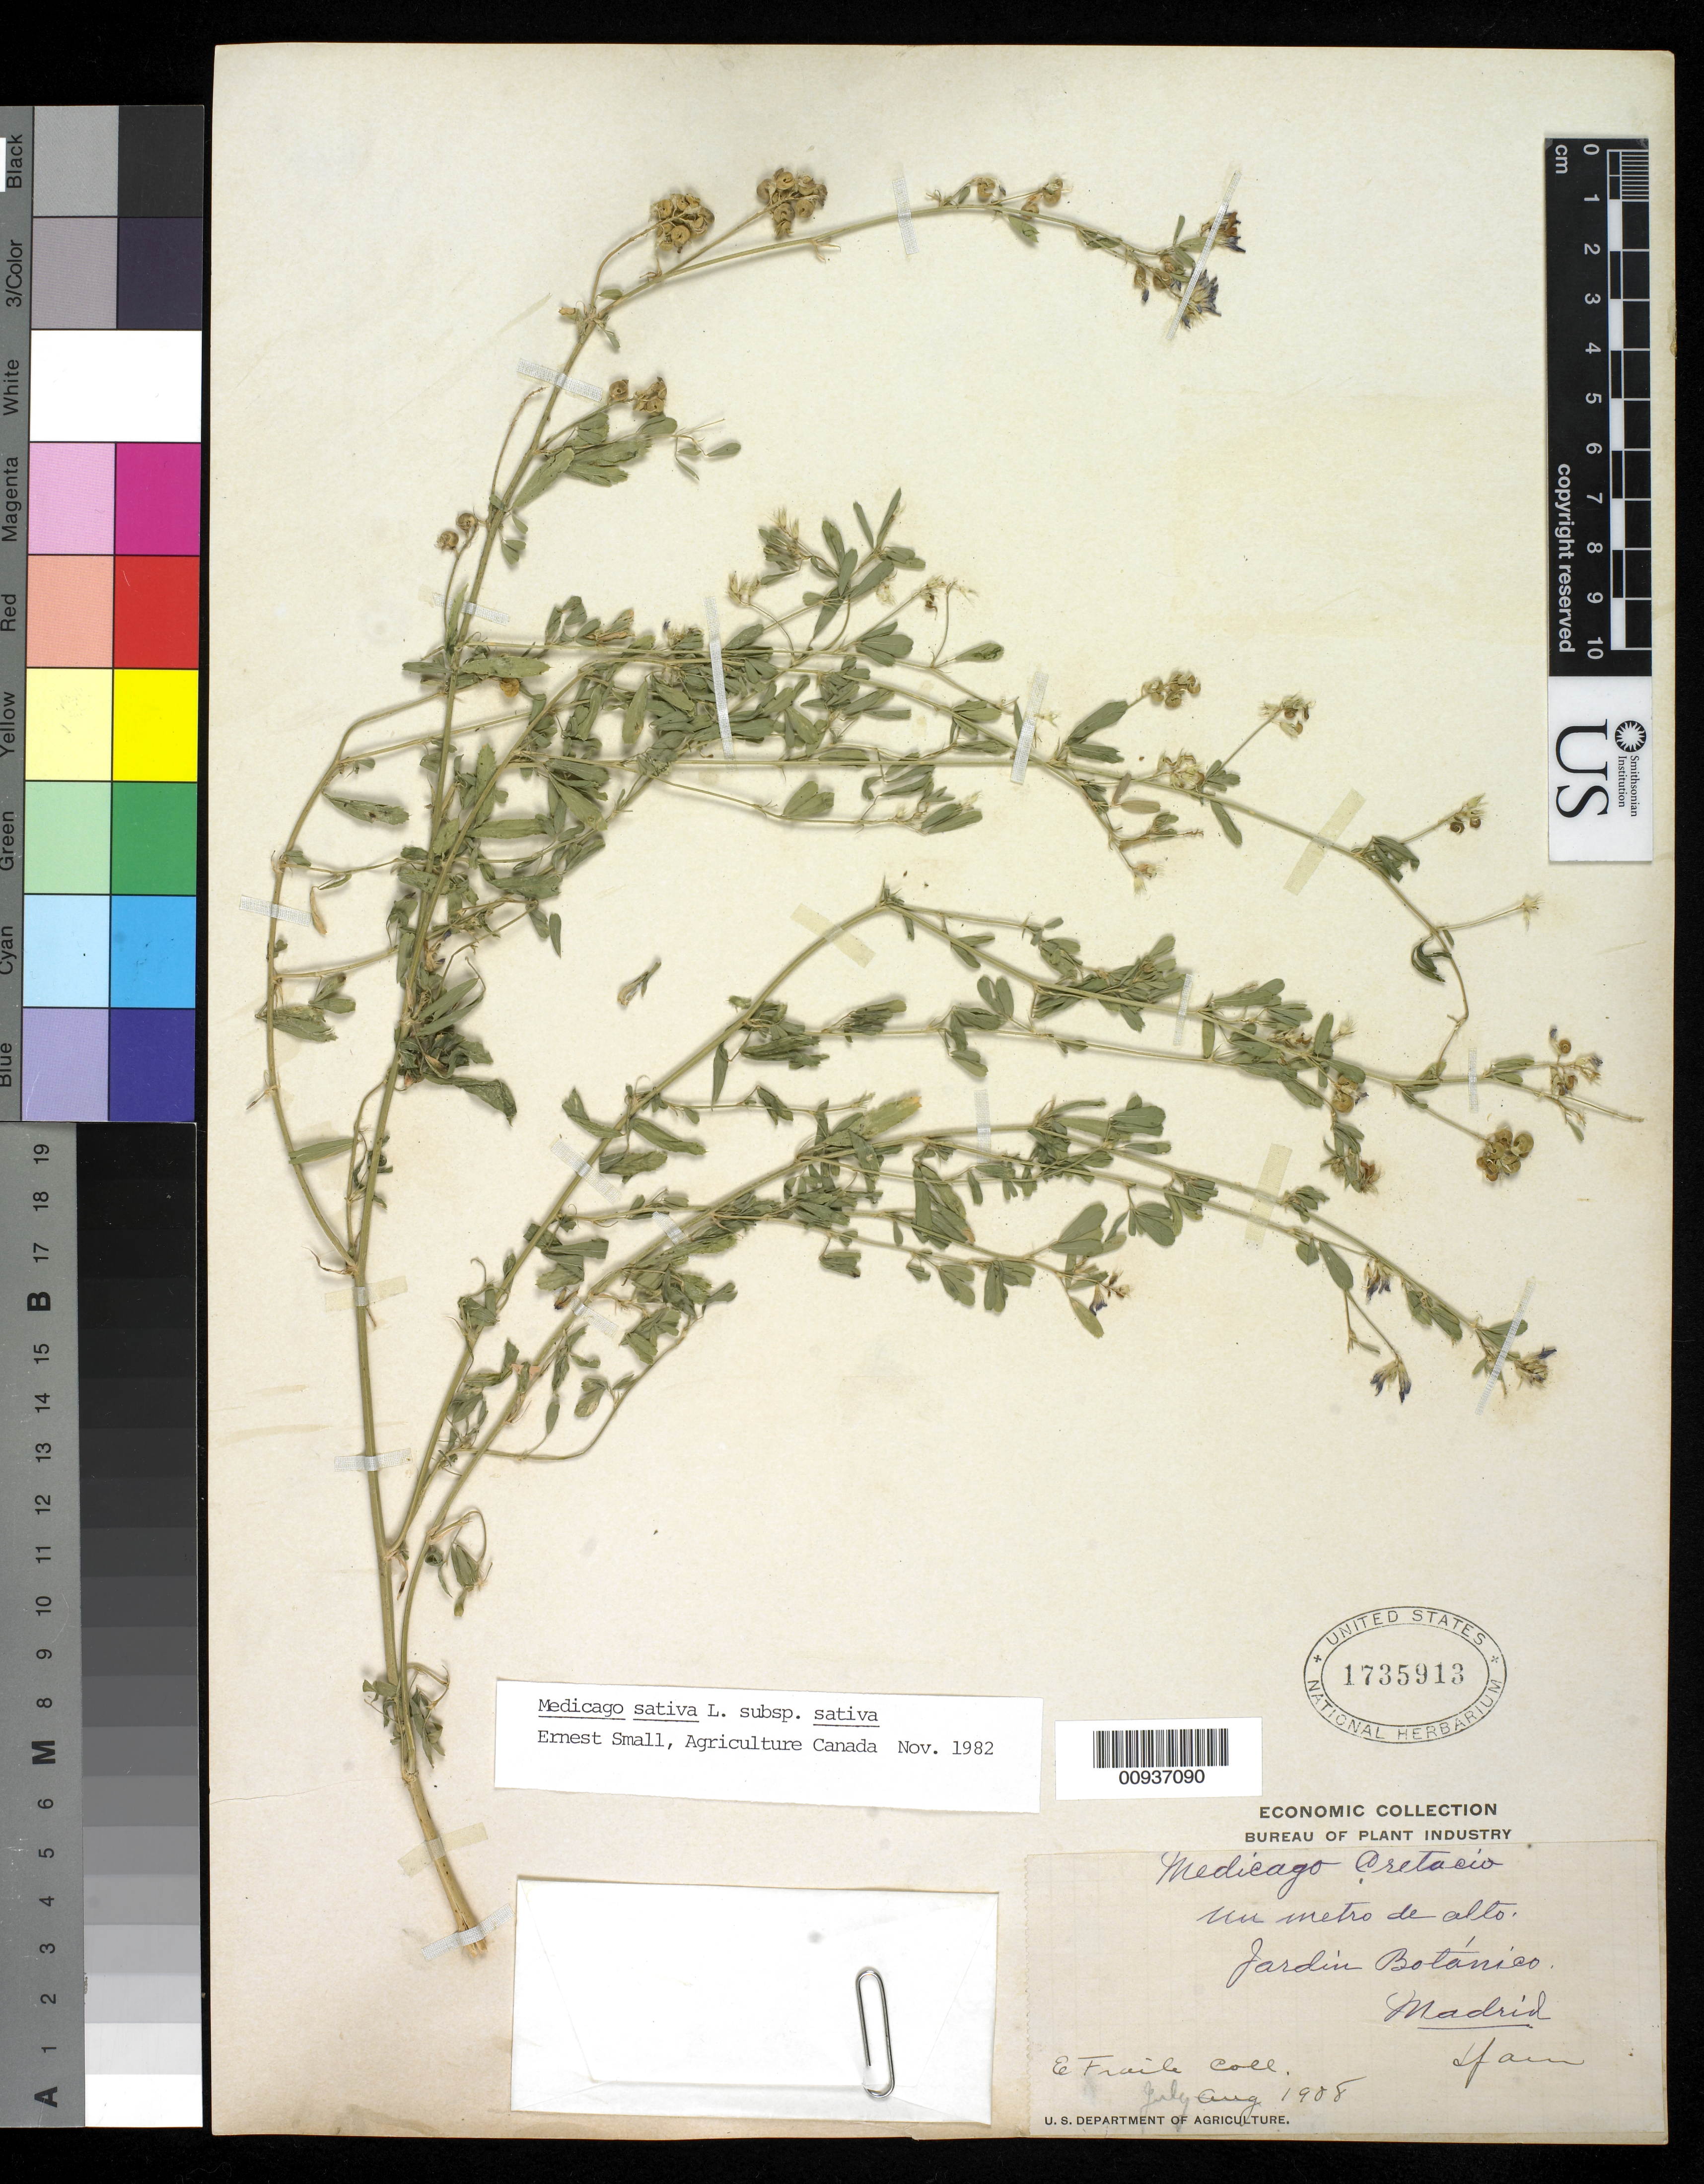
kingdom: Plantae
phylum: Tracheophyta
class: Magnoliopsida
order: Fabales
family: Fabaceae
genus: Medicago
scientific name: Medicago sativa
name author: L.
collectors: Fraile, E.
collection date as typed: Jul 1908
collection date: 1908-07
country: Spain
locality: Madrid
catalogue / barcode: US 1735913